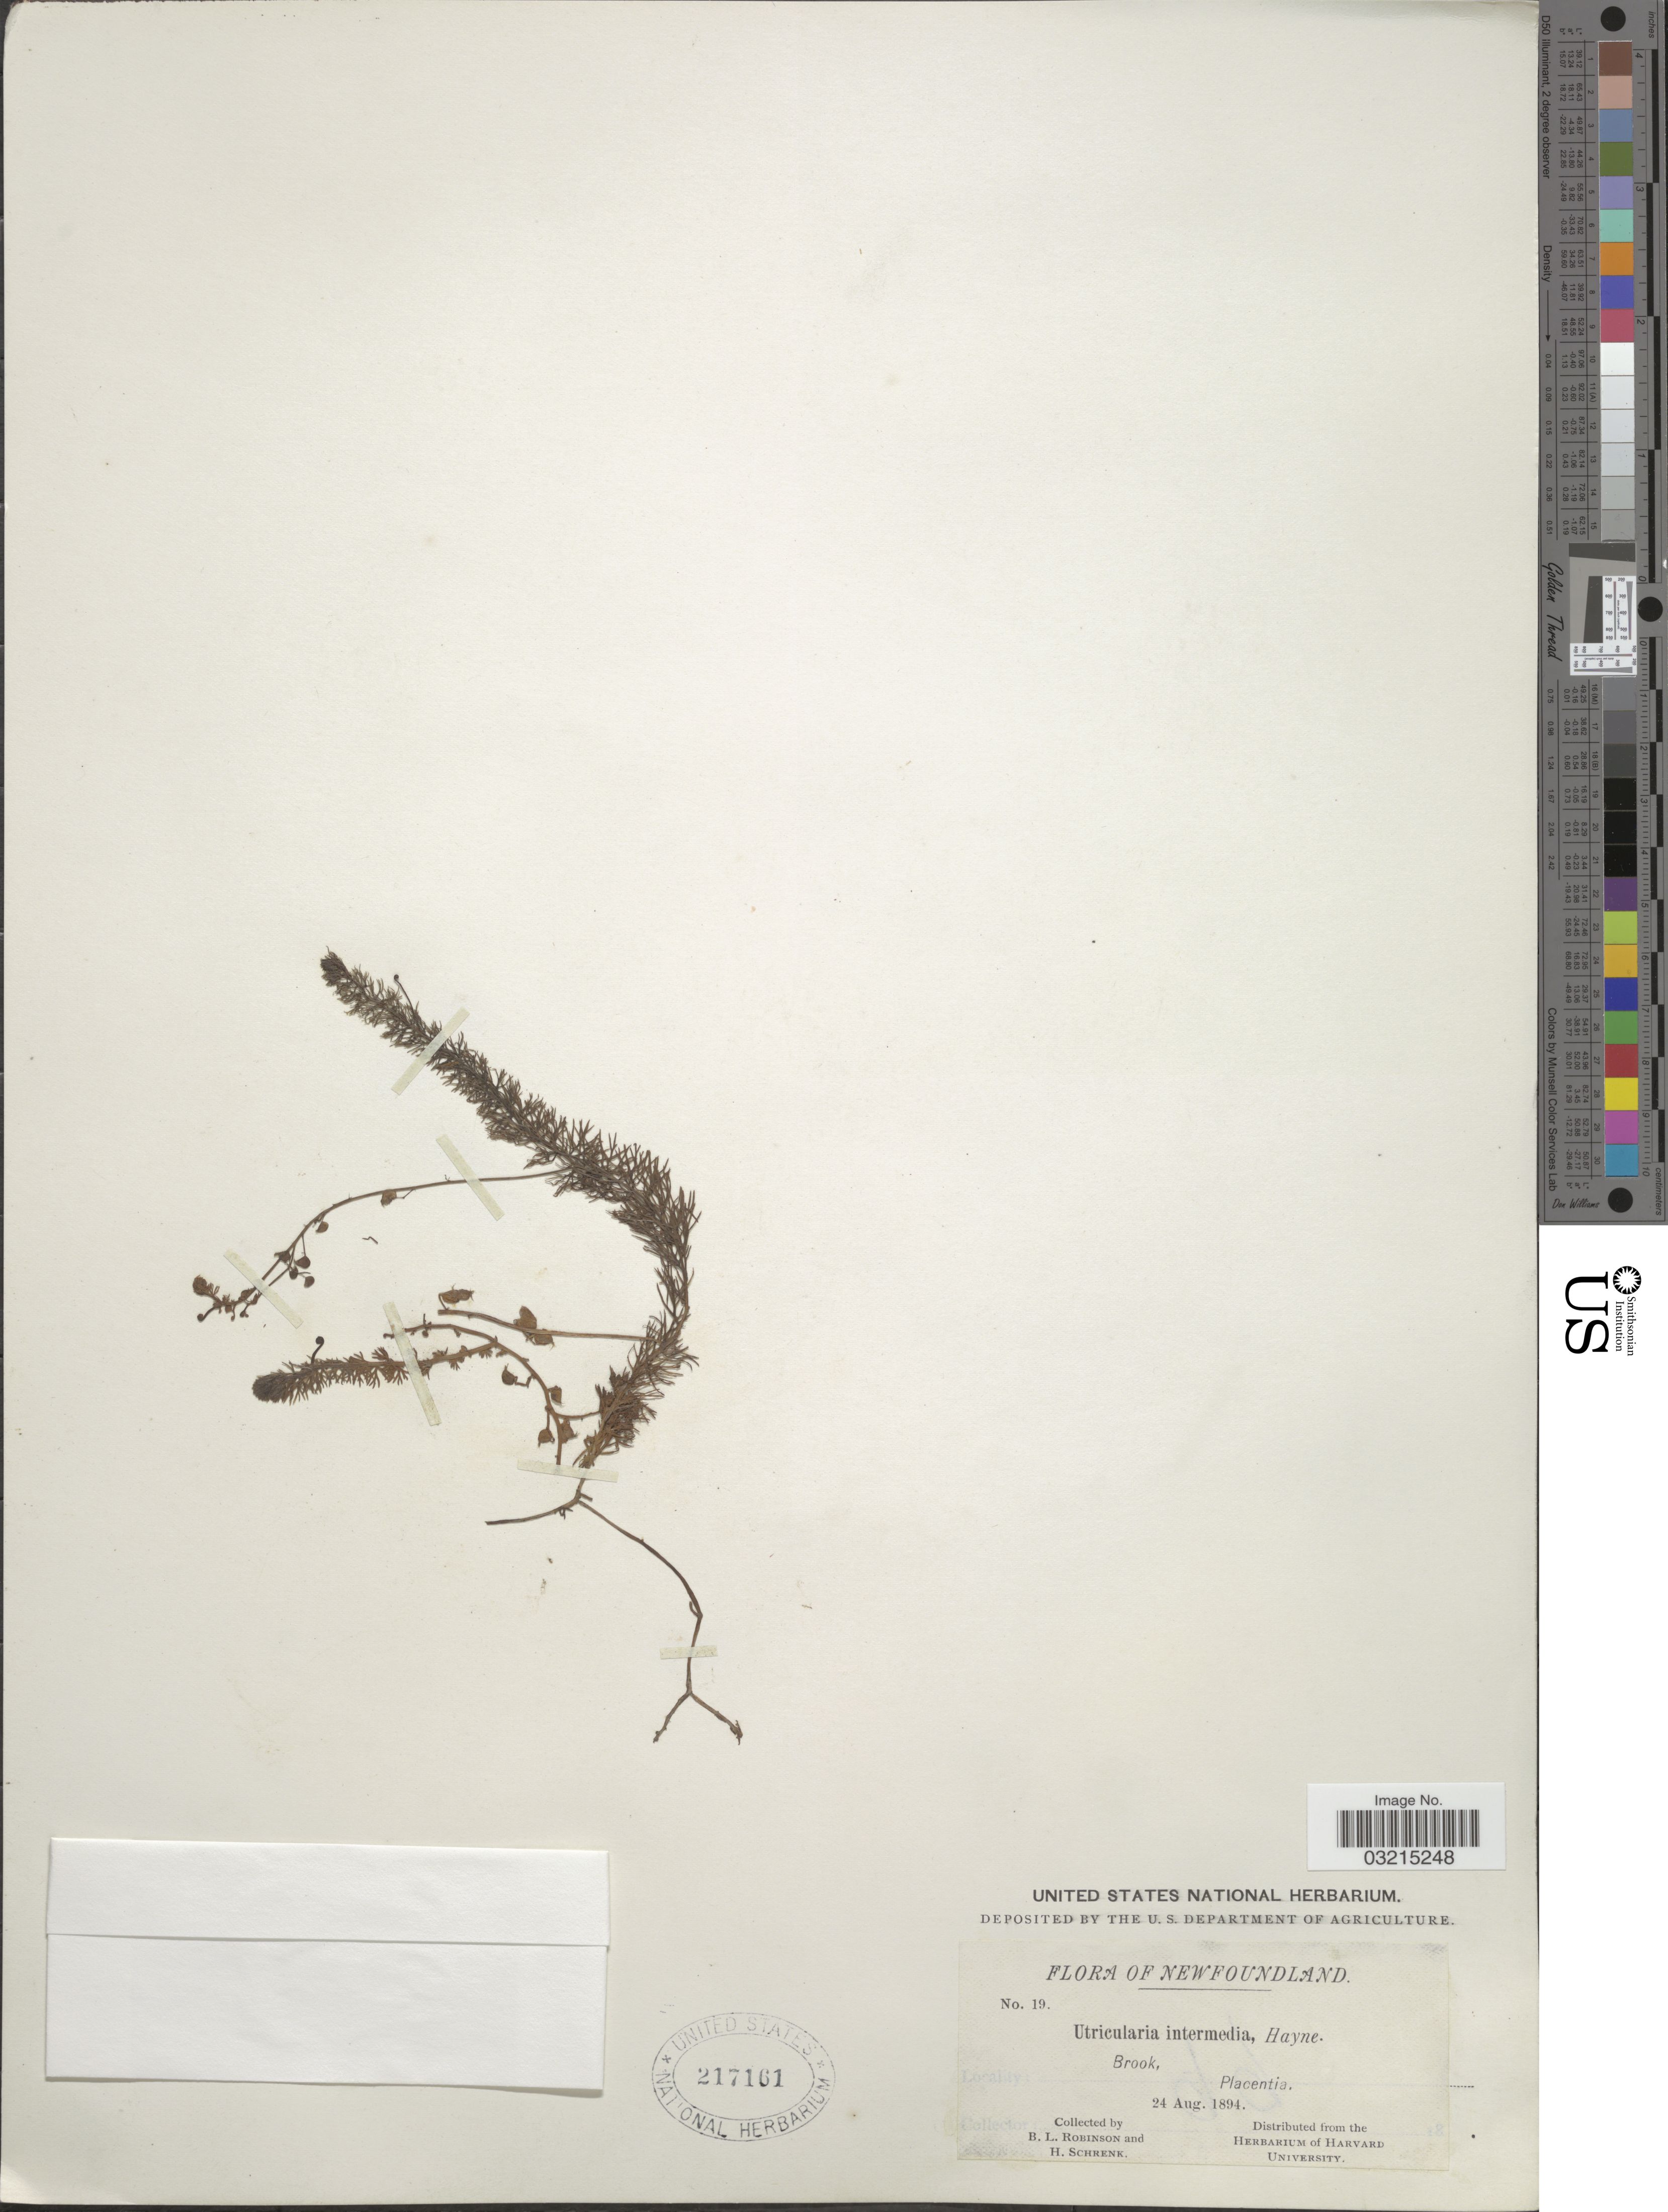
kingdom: Plantae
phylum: Tracheophyta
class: Magnoliopsida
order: Lamiales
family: Lentibulariaceae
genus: Utricularia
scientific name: Utricularia intermedia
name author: Hayne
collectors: B. L. Robinson & H. Schrenk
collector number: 19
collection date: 1894-08-24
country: Canada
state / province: Newfoundland and Labrador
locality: Brook, Placentia [unsure placement].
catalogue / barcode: US 217161